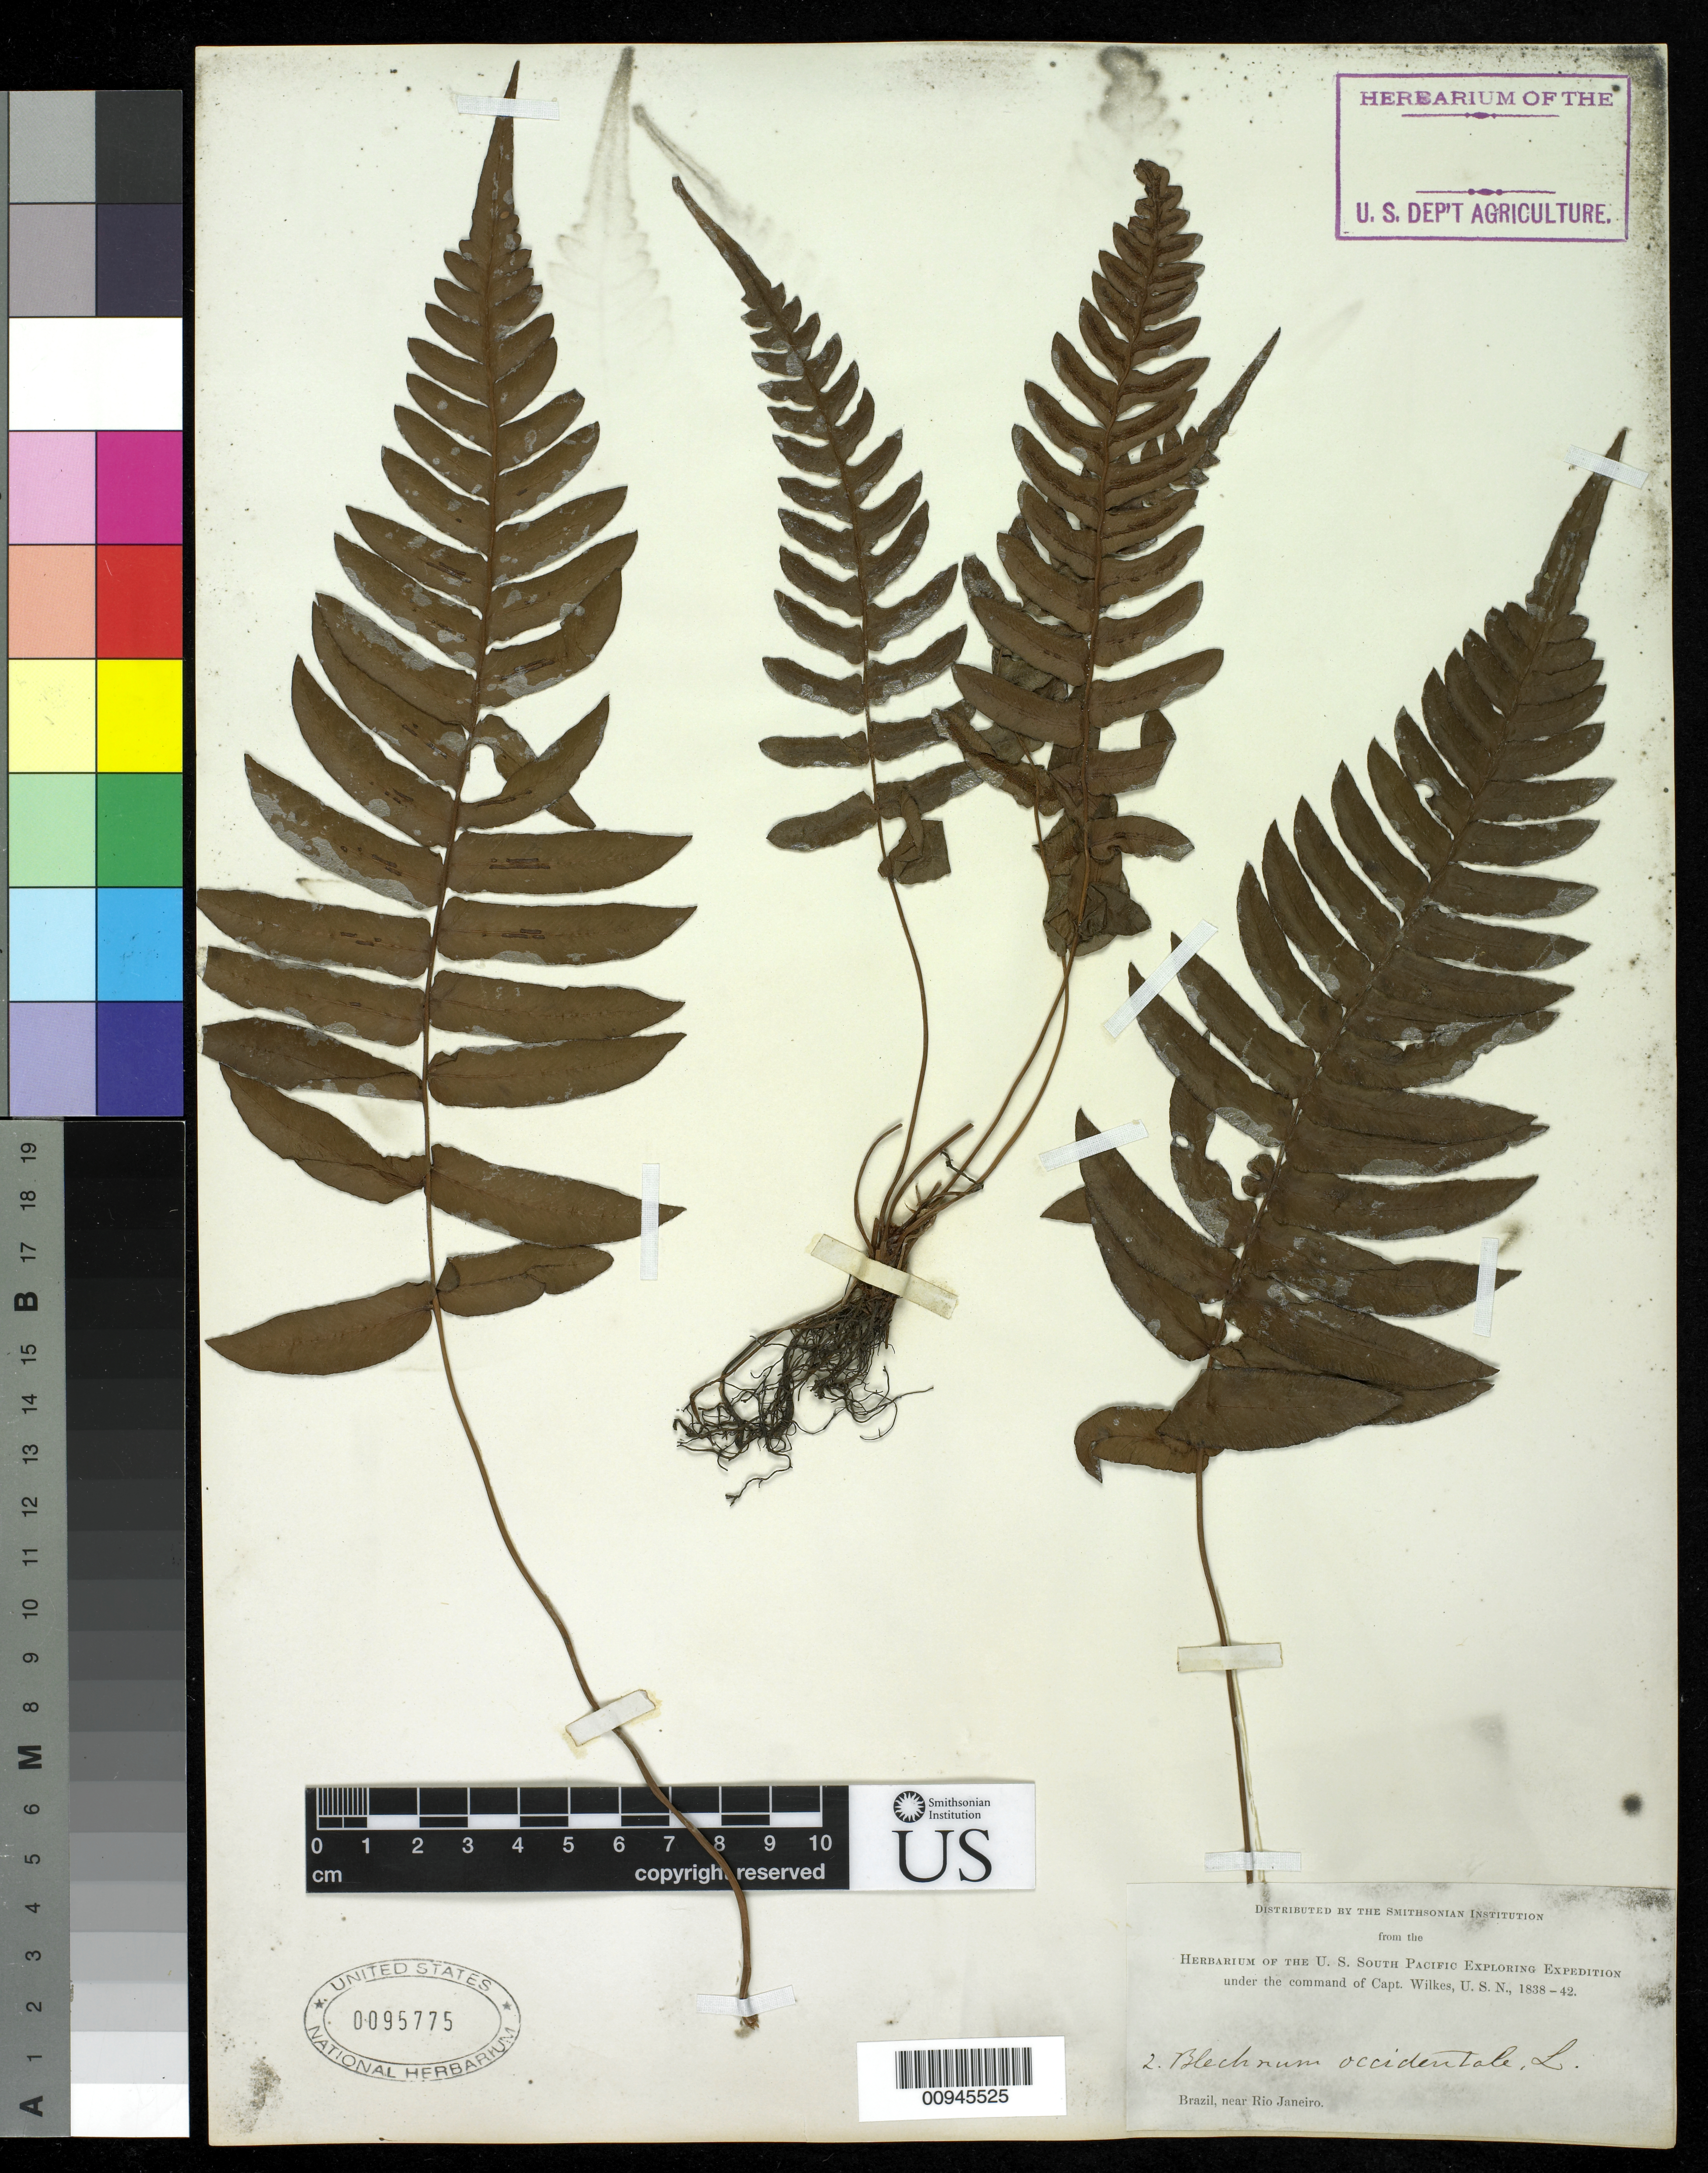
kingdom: Plantae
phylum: Tracheophyta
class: Polypodiopsida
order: Polypodiales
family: Blechnaceae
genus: Blechnum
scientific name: Blechnum glandulosum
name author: Link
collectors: Wilkes Explor. Exped.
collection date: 1838/1842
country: Brazil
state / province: Rio de Janeiro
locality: Brazil, near Rio Janeiro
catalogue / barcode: US 95775